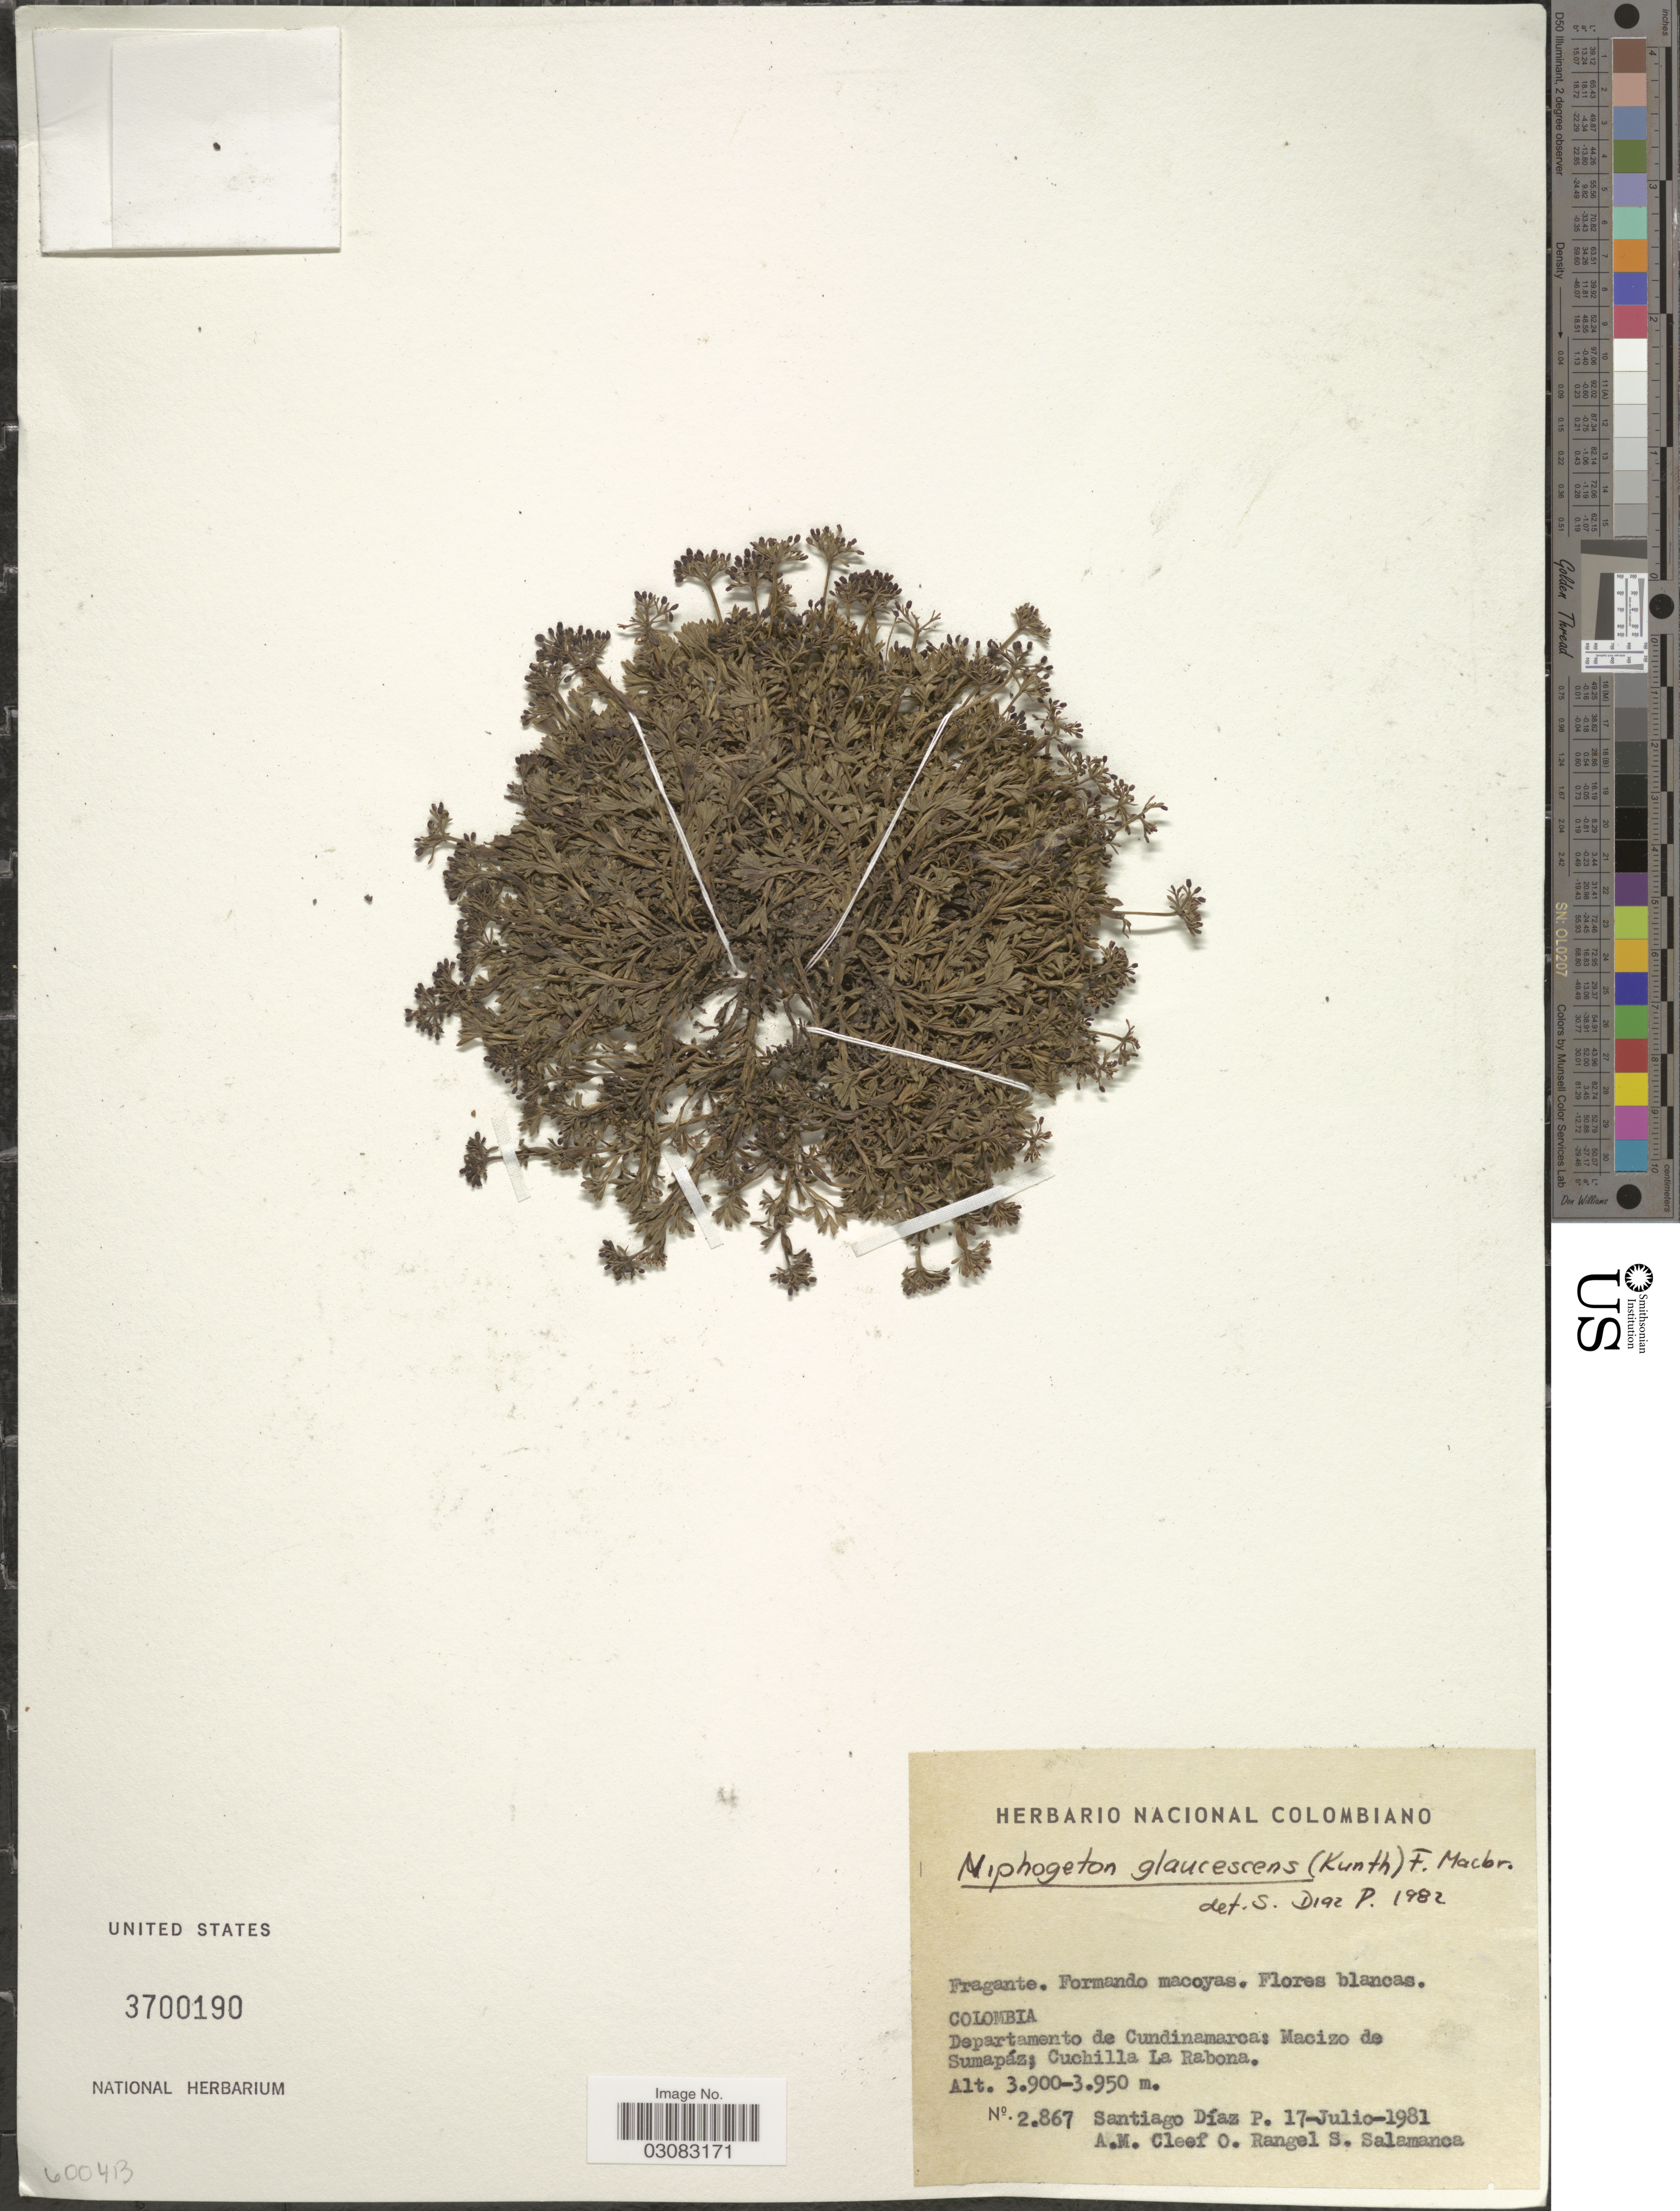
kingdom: Plantae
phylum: Tracheophyta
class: Magnoliopsida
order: Apiales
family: Apiaceae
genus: Niphogeton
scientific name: Niphogeton glaucescens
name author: (Kunth) J.F. Macbr.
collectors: S. Diaz P., A. M. Cleef, O. Rangel & S. Salamanca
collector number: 2867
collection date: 1981-07-17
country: Colombia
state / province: Cundinamarca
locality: Departamento de Cundinamarca: Macizo de Sumapáz; Cuchilla La Rabona.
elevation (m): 3900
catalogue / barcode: US 3700190